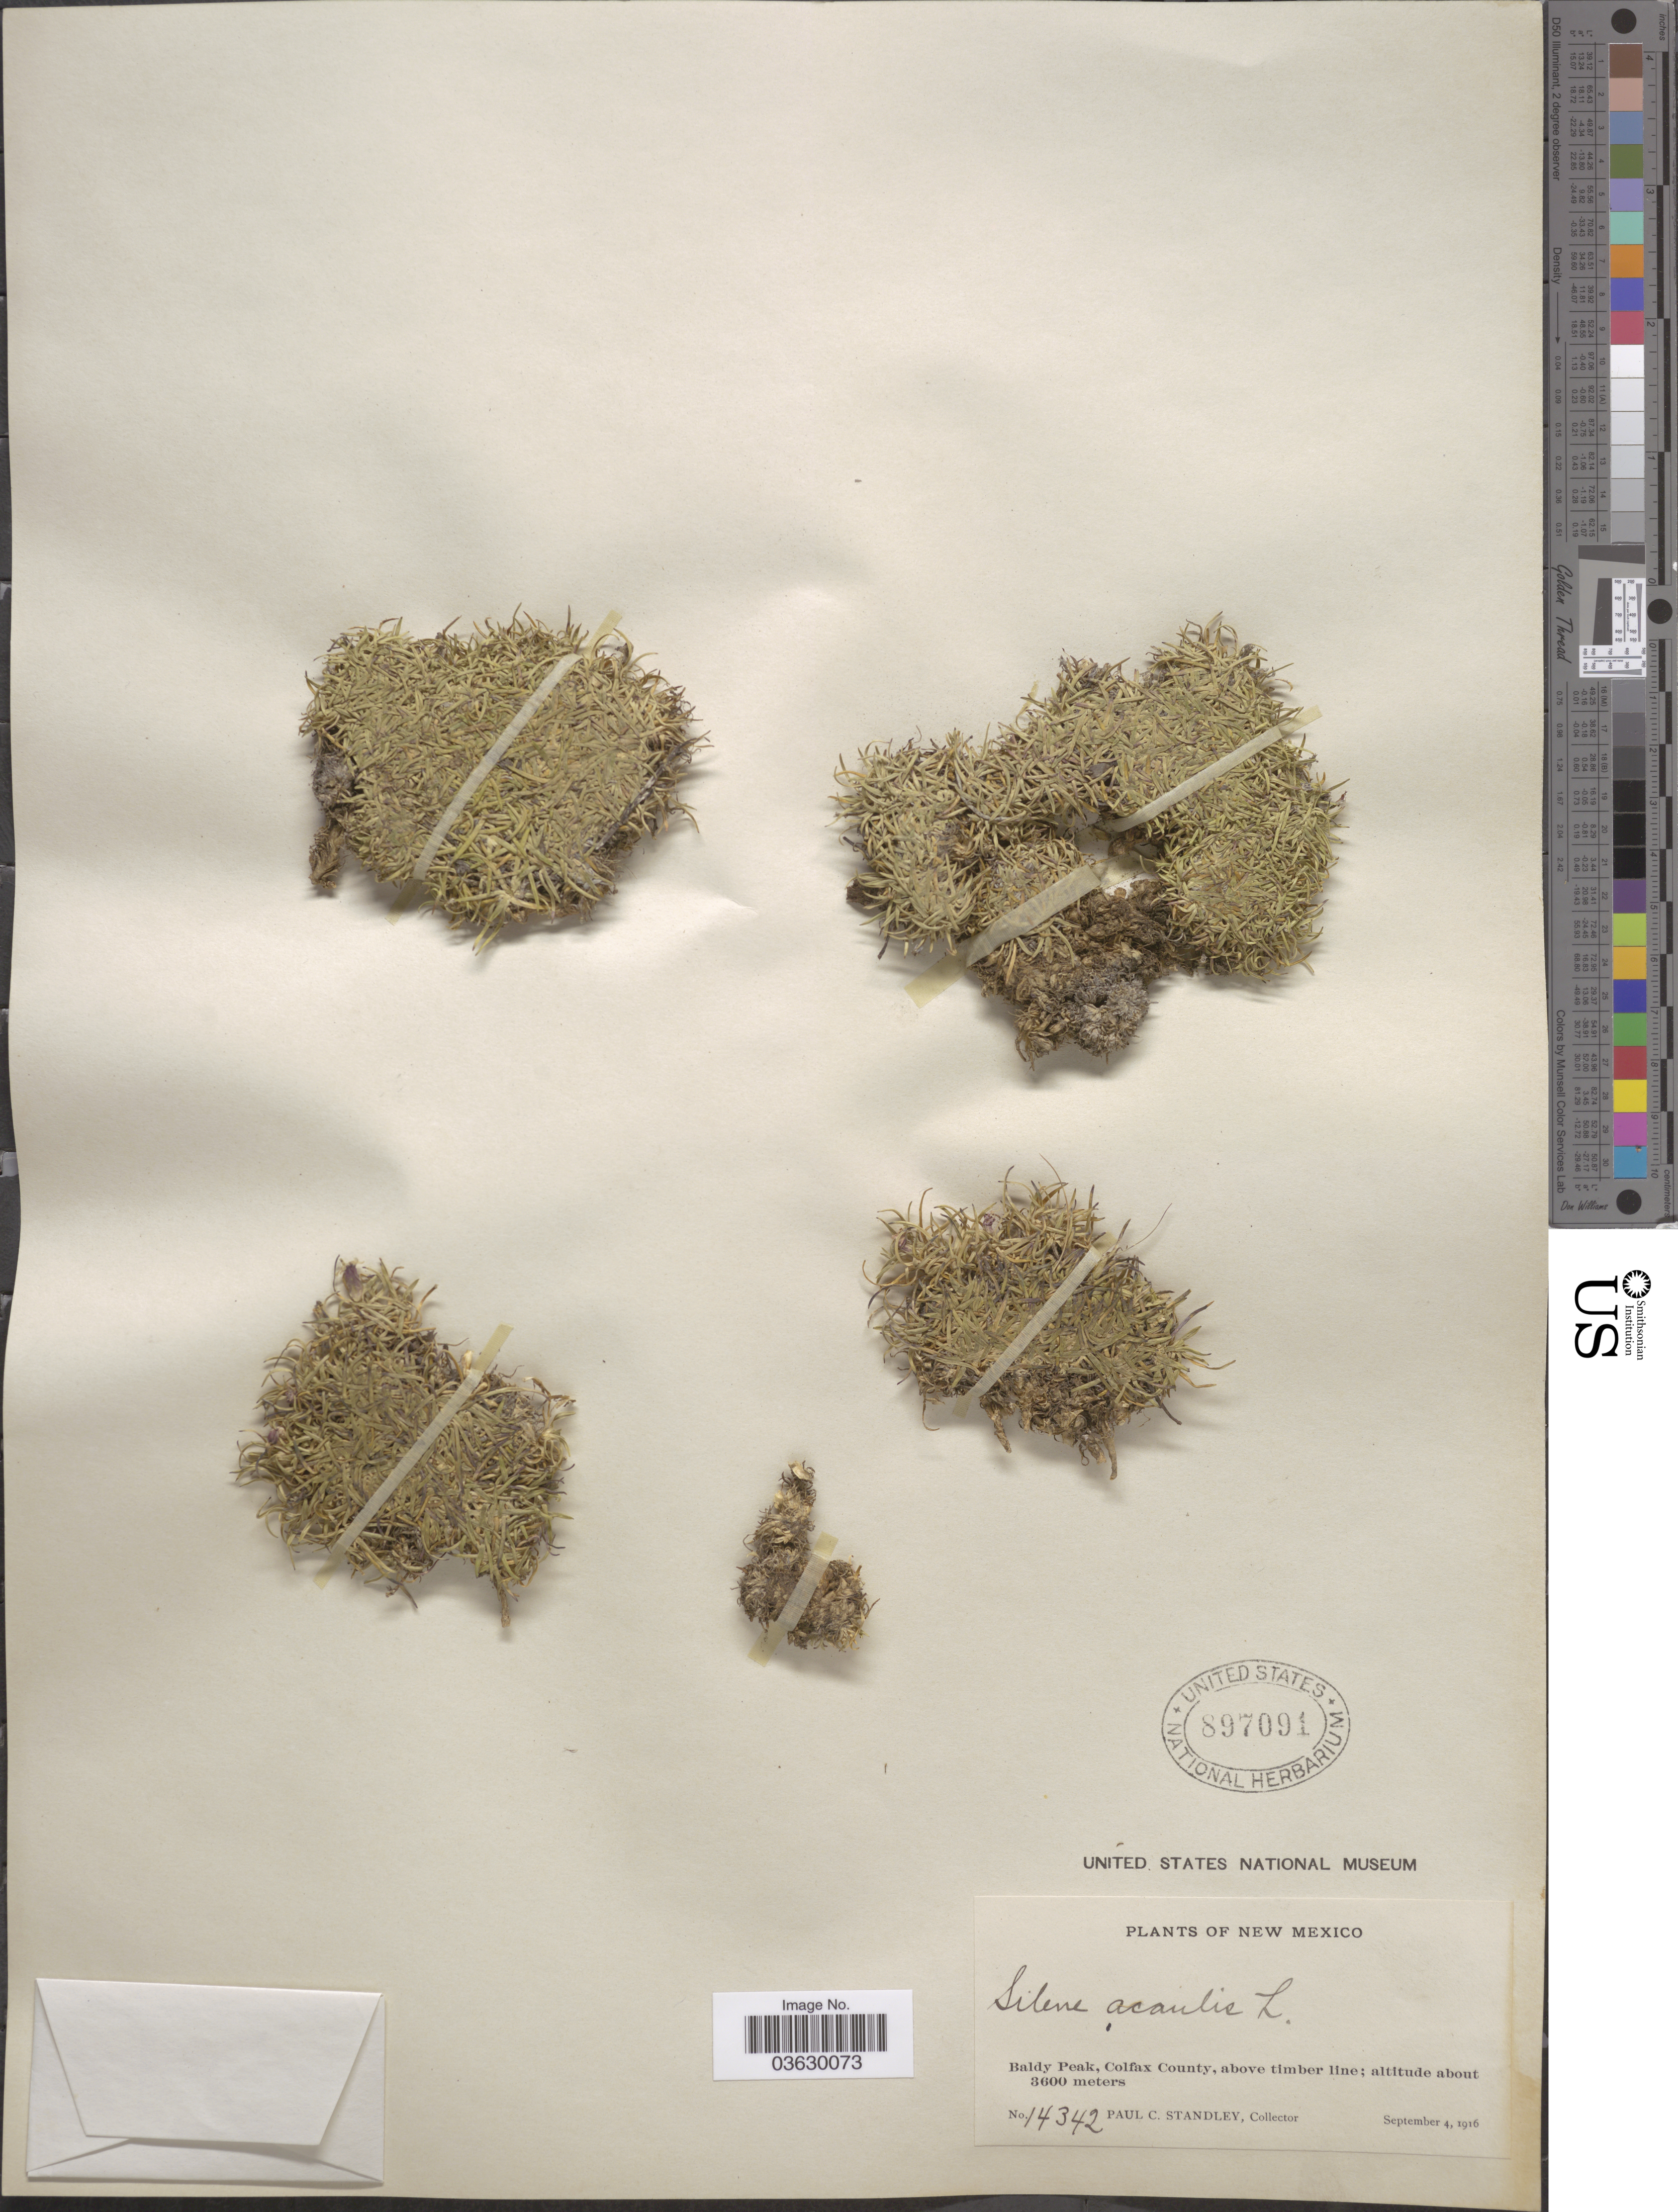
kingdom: Plantae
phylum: Tracheophyta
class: Magnoliopsida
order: Caryophyllales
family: Caryophyllaceae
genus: Silene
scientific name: Silene acaulis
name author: (L.) Jacq.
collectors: P. C. Standley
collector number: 14342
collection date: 1916-09-04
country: United States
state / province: New Mexico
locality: Baldy Peak, Colfax County, above timber line.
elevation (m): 3600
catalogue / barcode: US 897091